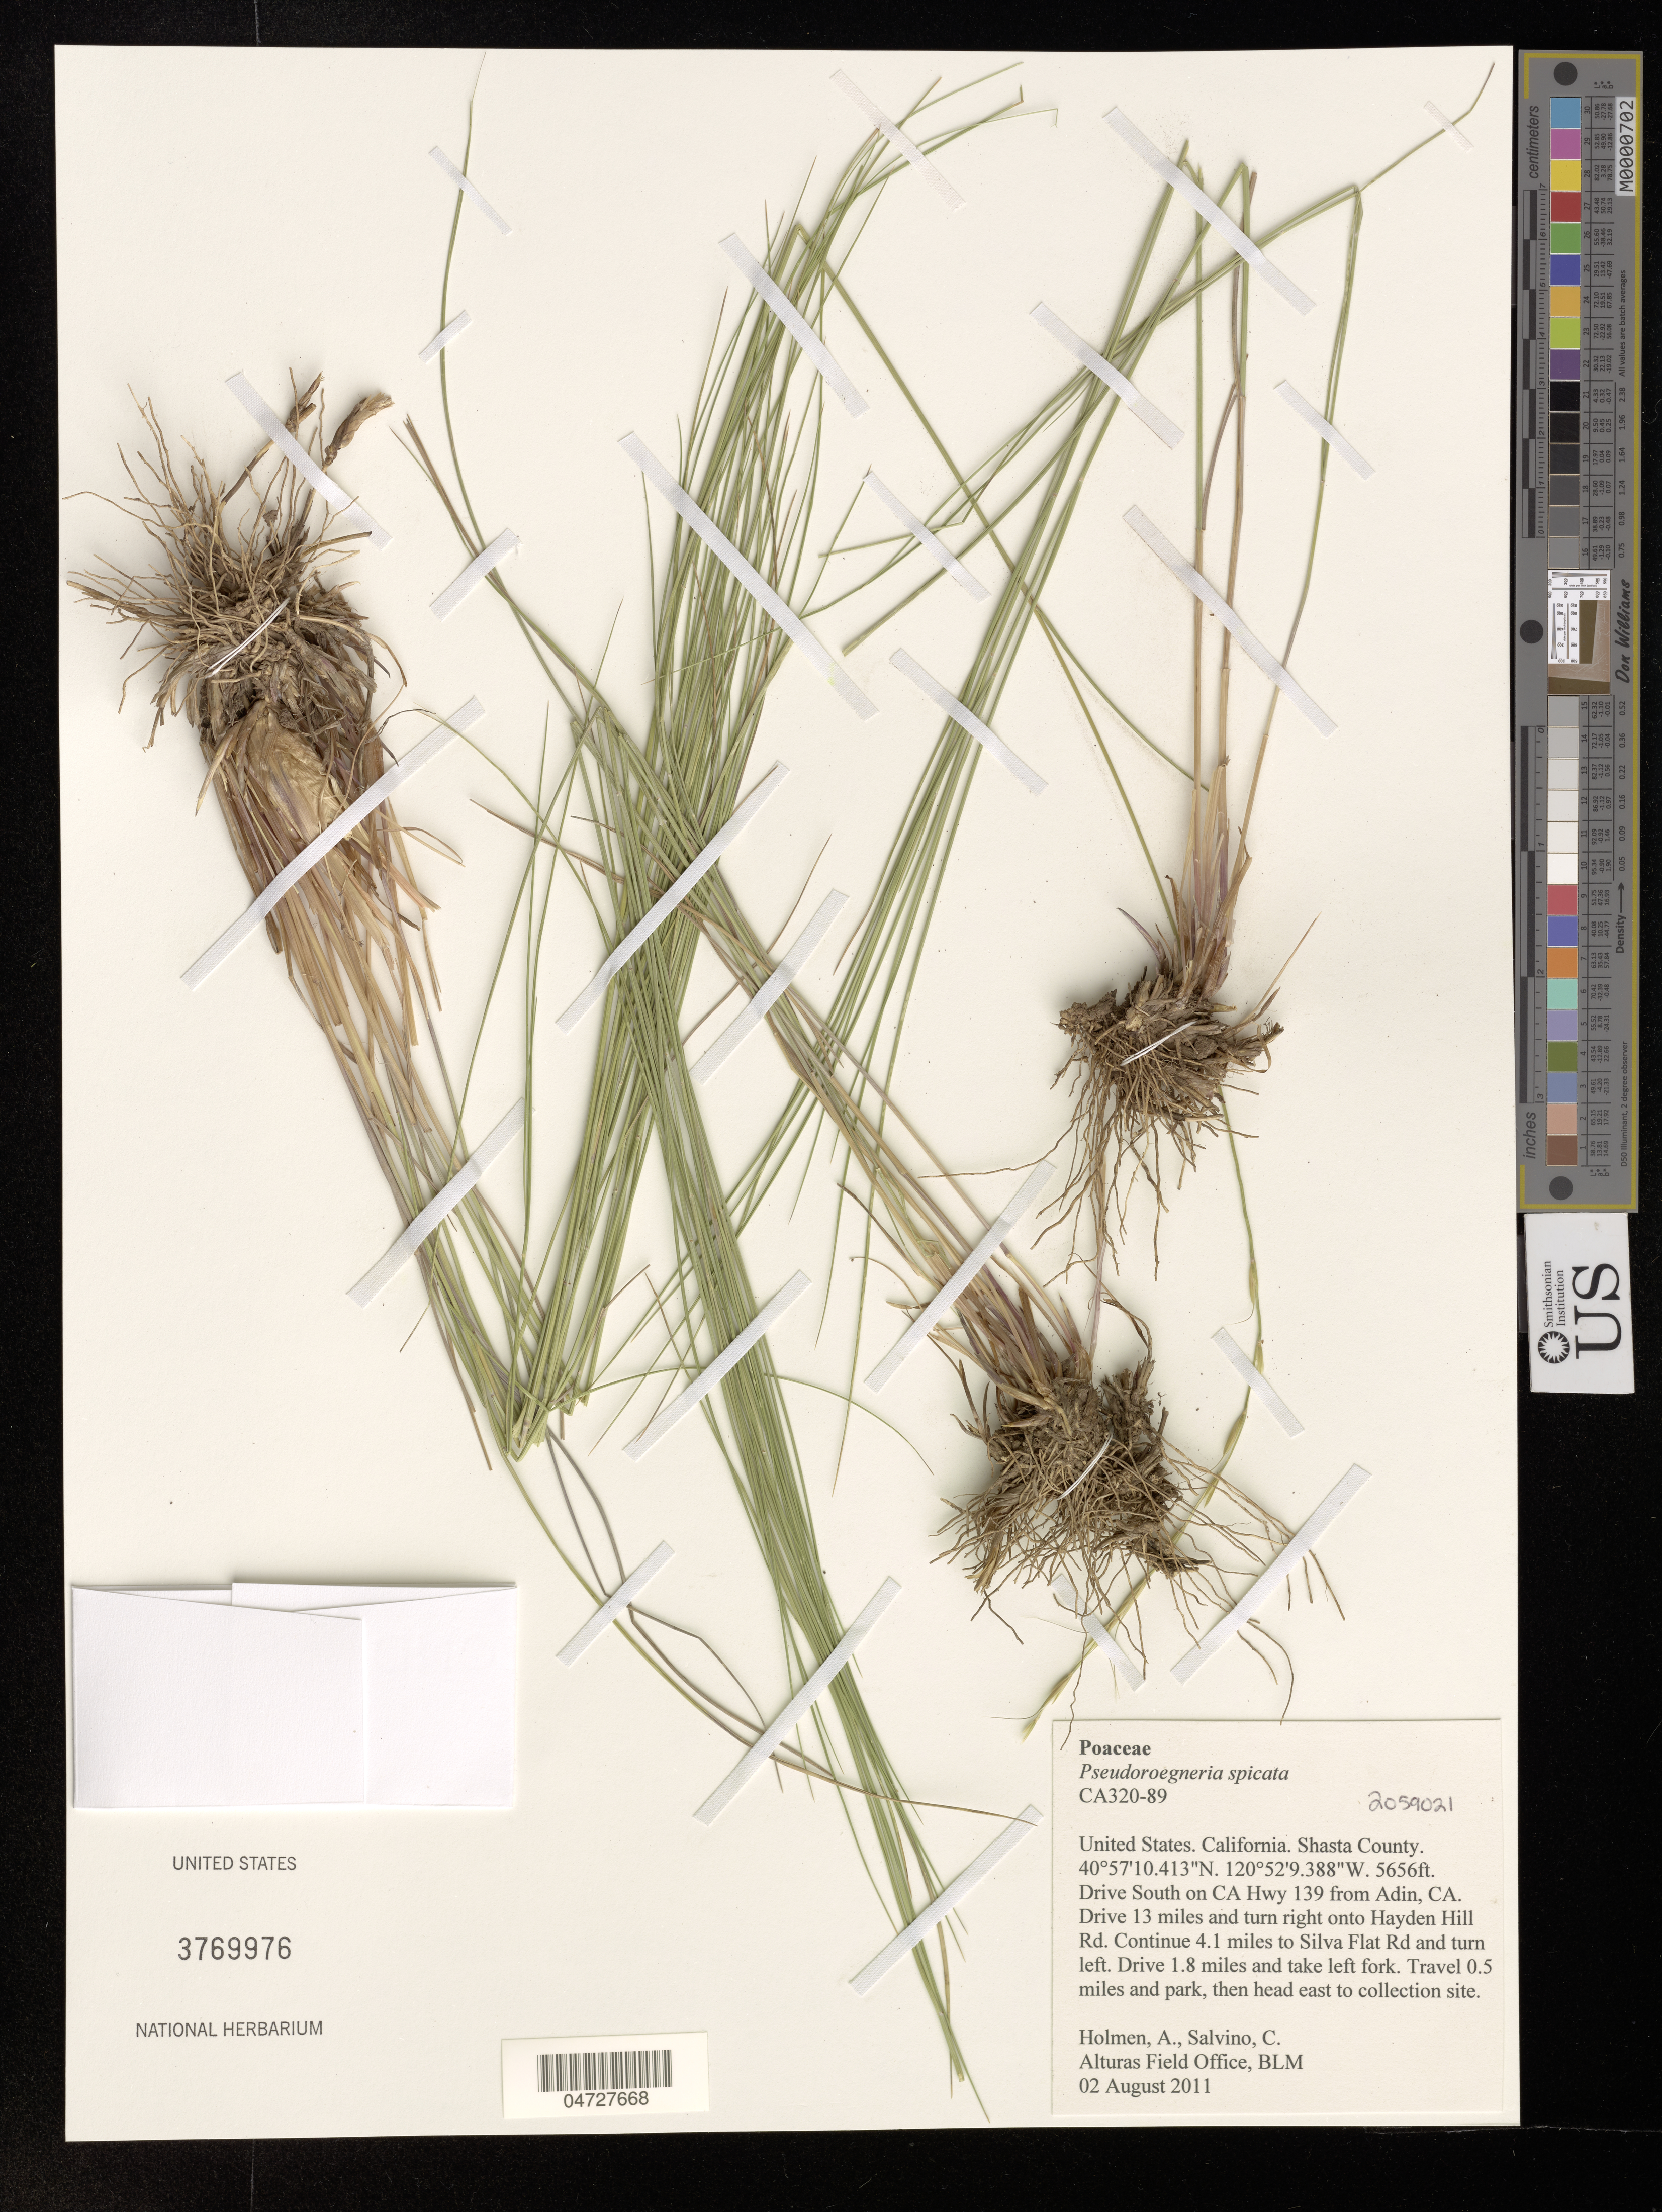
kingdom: Plantae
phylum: Tracheophyta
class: Liliopsida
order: Poales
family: Poaceae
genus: Pseudoroegneria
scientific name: Pseudoroegneria spicata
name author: (Pursh) Á. Löve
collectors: A. Holmen & C. Salvino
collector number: CA320-89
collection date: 2011-08-02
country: United States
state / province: California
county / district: Shasta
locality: Shasta County. Drive South on CA Hwy 139 from Adin. Drive 13 miles and turn right onto Hayden Hill Rd. Continue 4.1 miles to Silva Flat Rd and turn left. Drive 1.8 miles and take left fork. Travel 0.5 miles and park, then head east to collection site.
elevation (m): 1724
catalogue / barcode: US 3769976